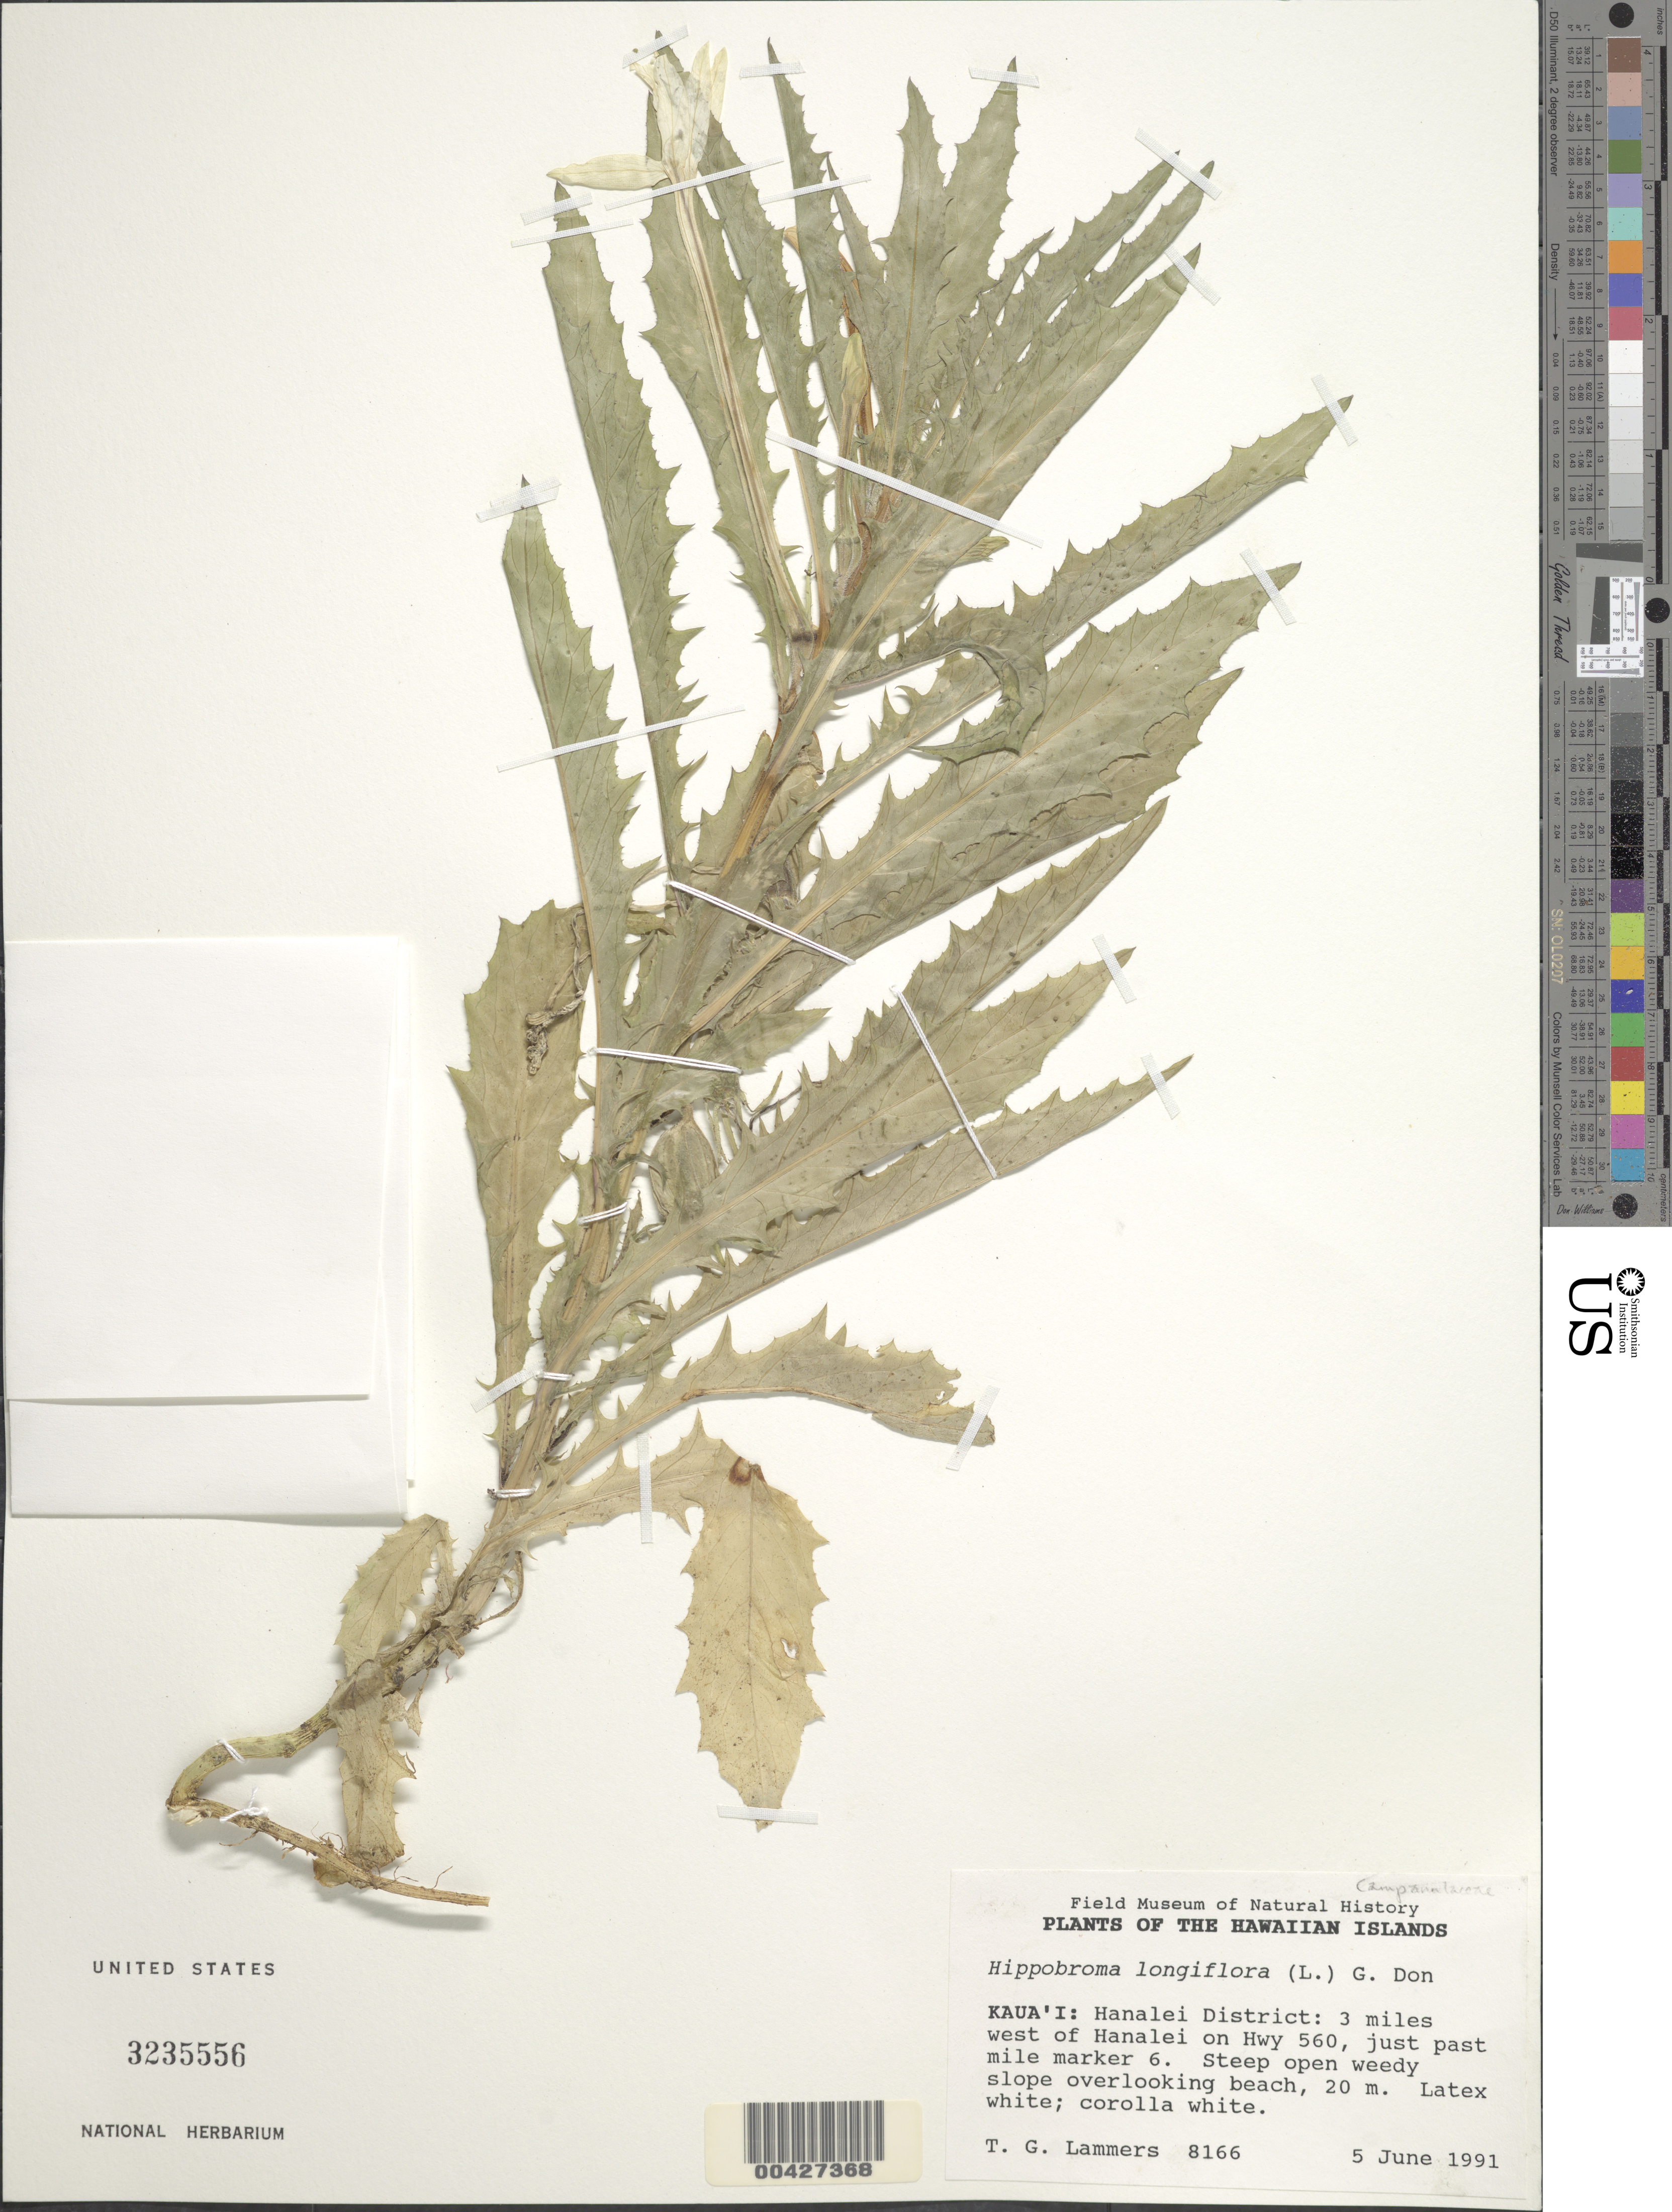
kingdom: Plantae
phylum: Tracheophyta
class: Magnoliopsida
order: Asterales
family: Campanulaceae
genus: Hippobroma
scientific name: Hippobroma longiflora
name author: (L.) G. Don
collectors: T. G. Lammers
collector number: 8166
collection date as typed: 5 Jun 1991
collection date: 1991-06-05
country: United States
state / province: Hawaii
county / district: Kauai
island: Kaua'i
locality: Hanalei District: 3 miles west of Hanalei on Hwy 560, just past mile marker 6.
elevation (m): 20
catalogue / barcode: US 3235556